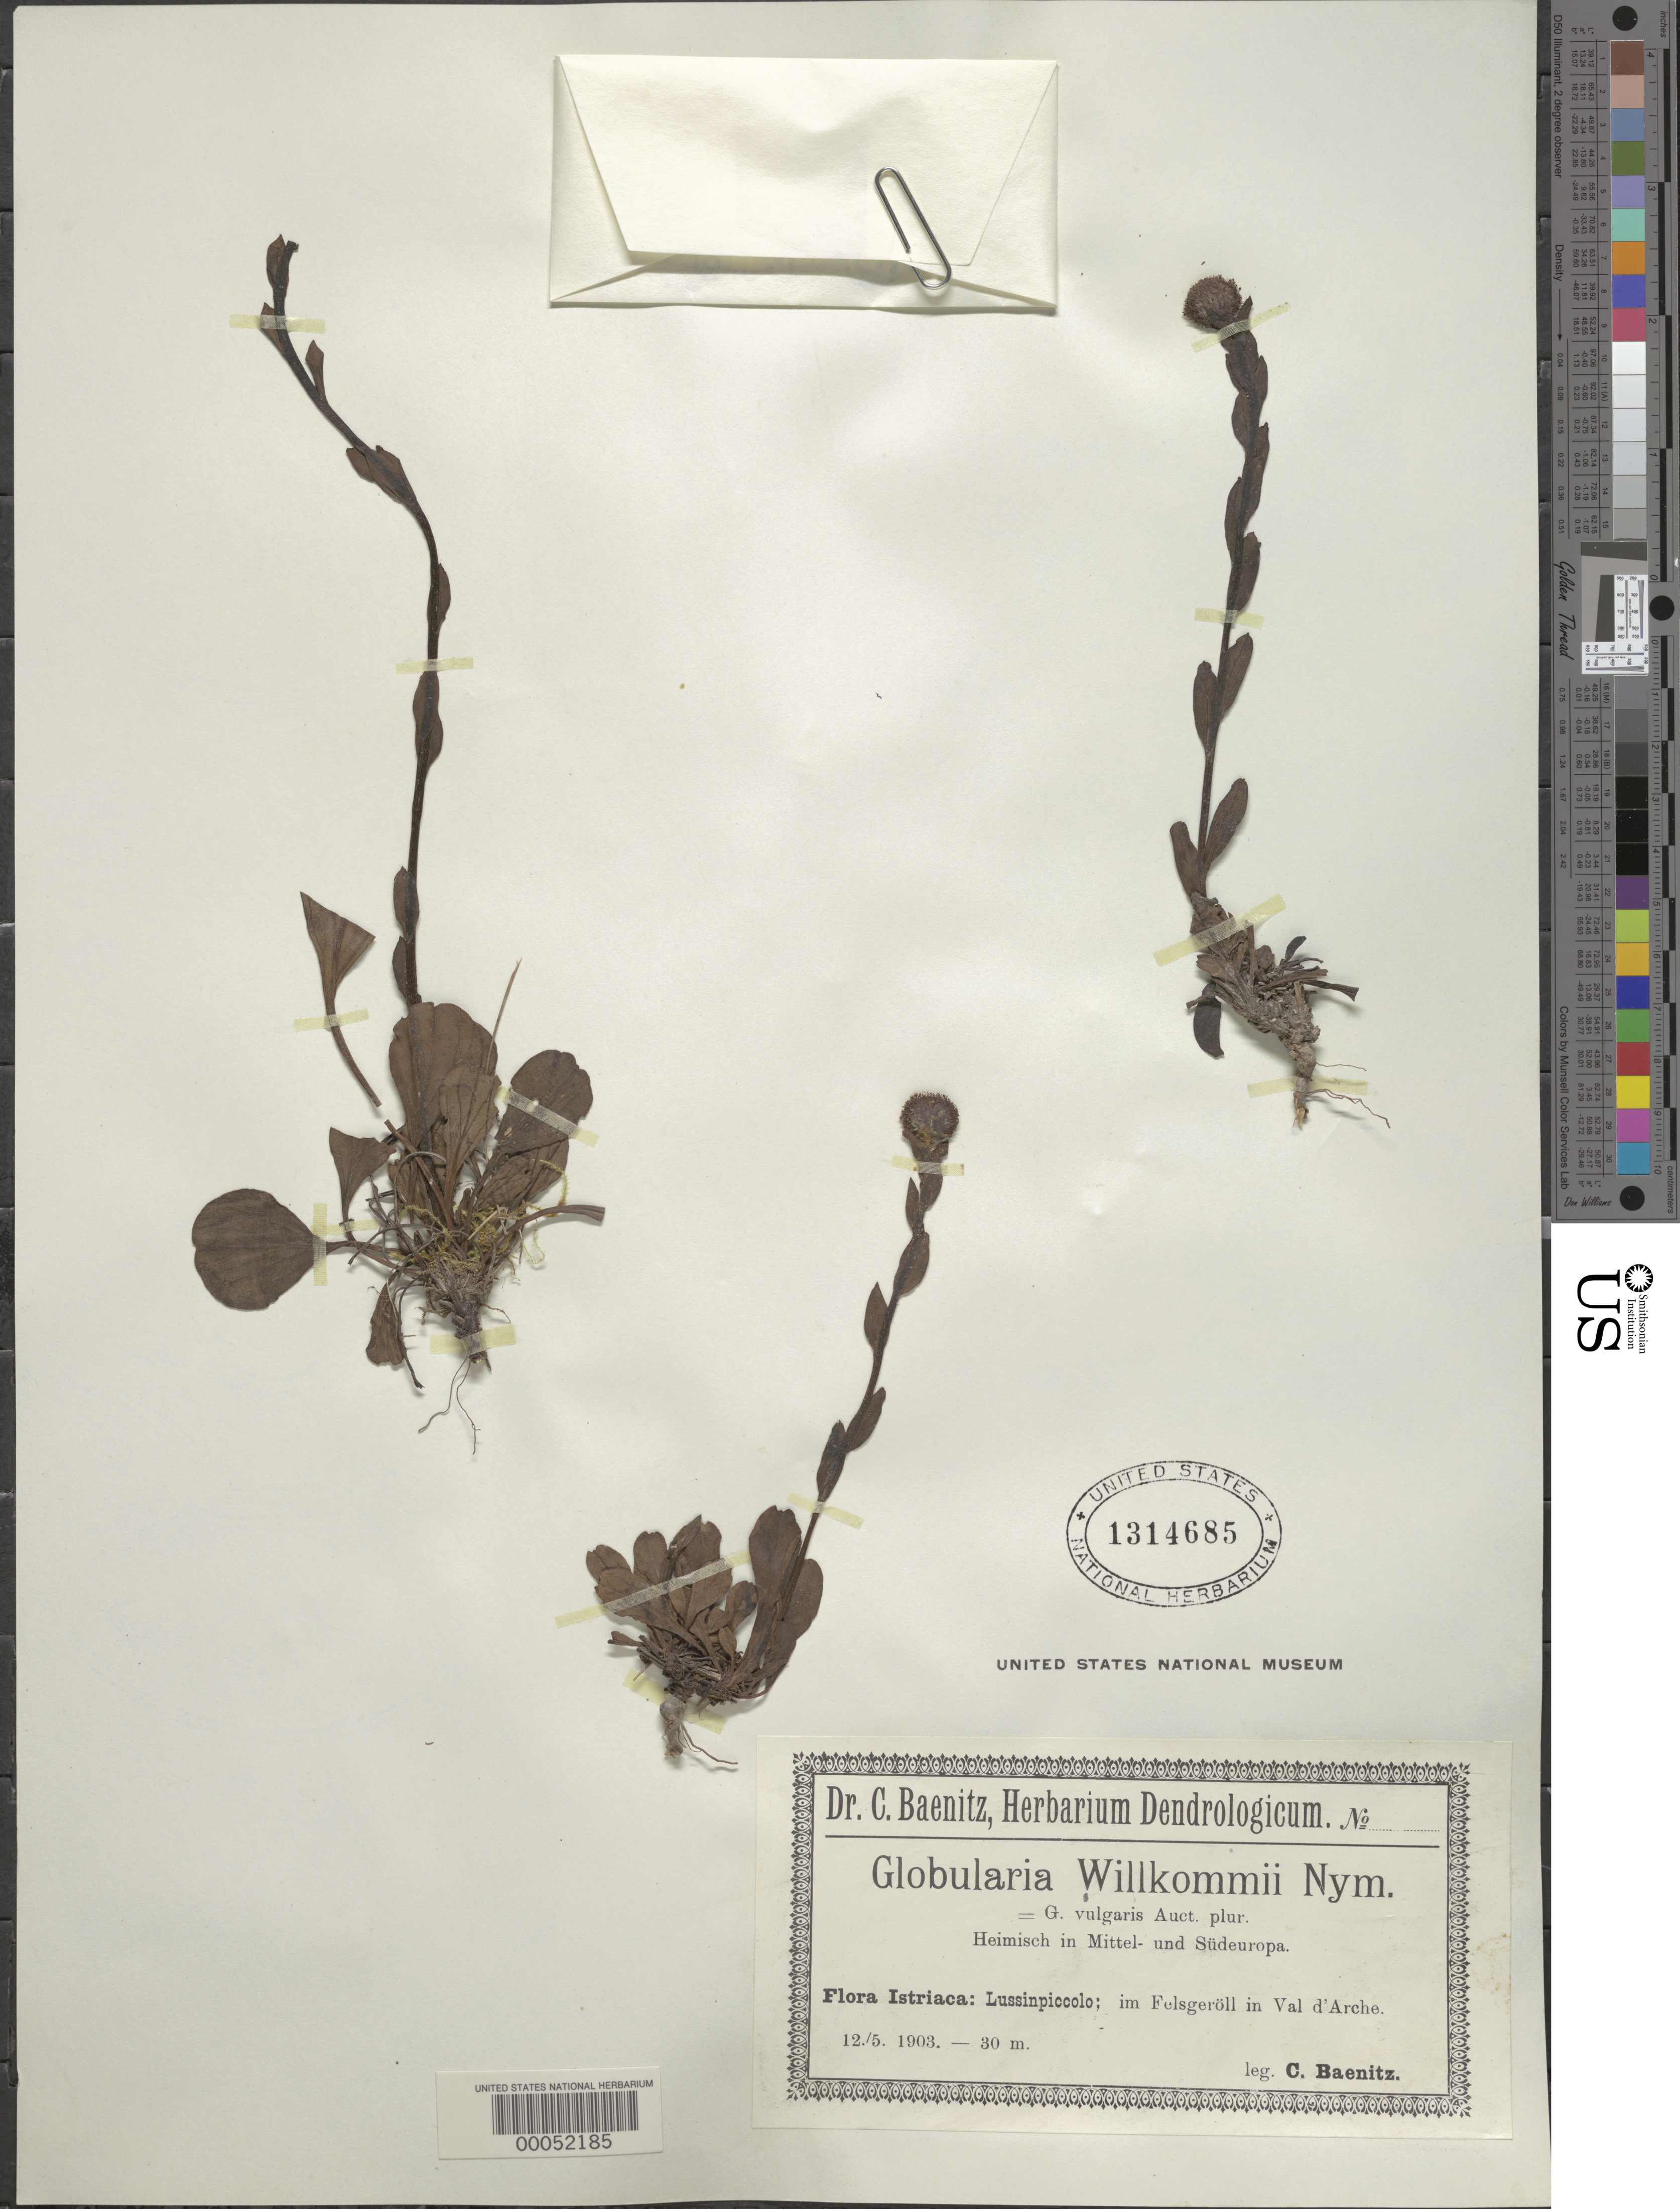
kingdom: Plantae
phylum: Tracheophyta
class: Magnoliopsida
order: Lamiales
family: Plantaginaceae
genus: Globularia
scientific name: Globularia willkommii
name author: Nyman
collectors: C. G. Baenitz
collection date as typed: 05 Dec 1903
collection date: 1903-12-05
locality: Lussinpiccolo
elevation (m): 30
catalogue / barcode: US 1314685